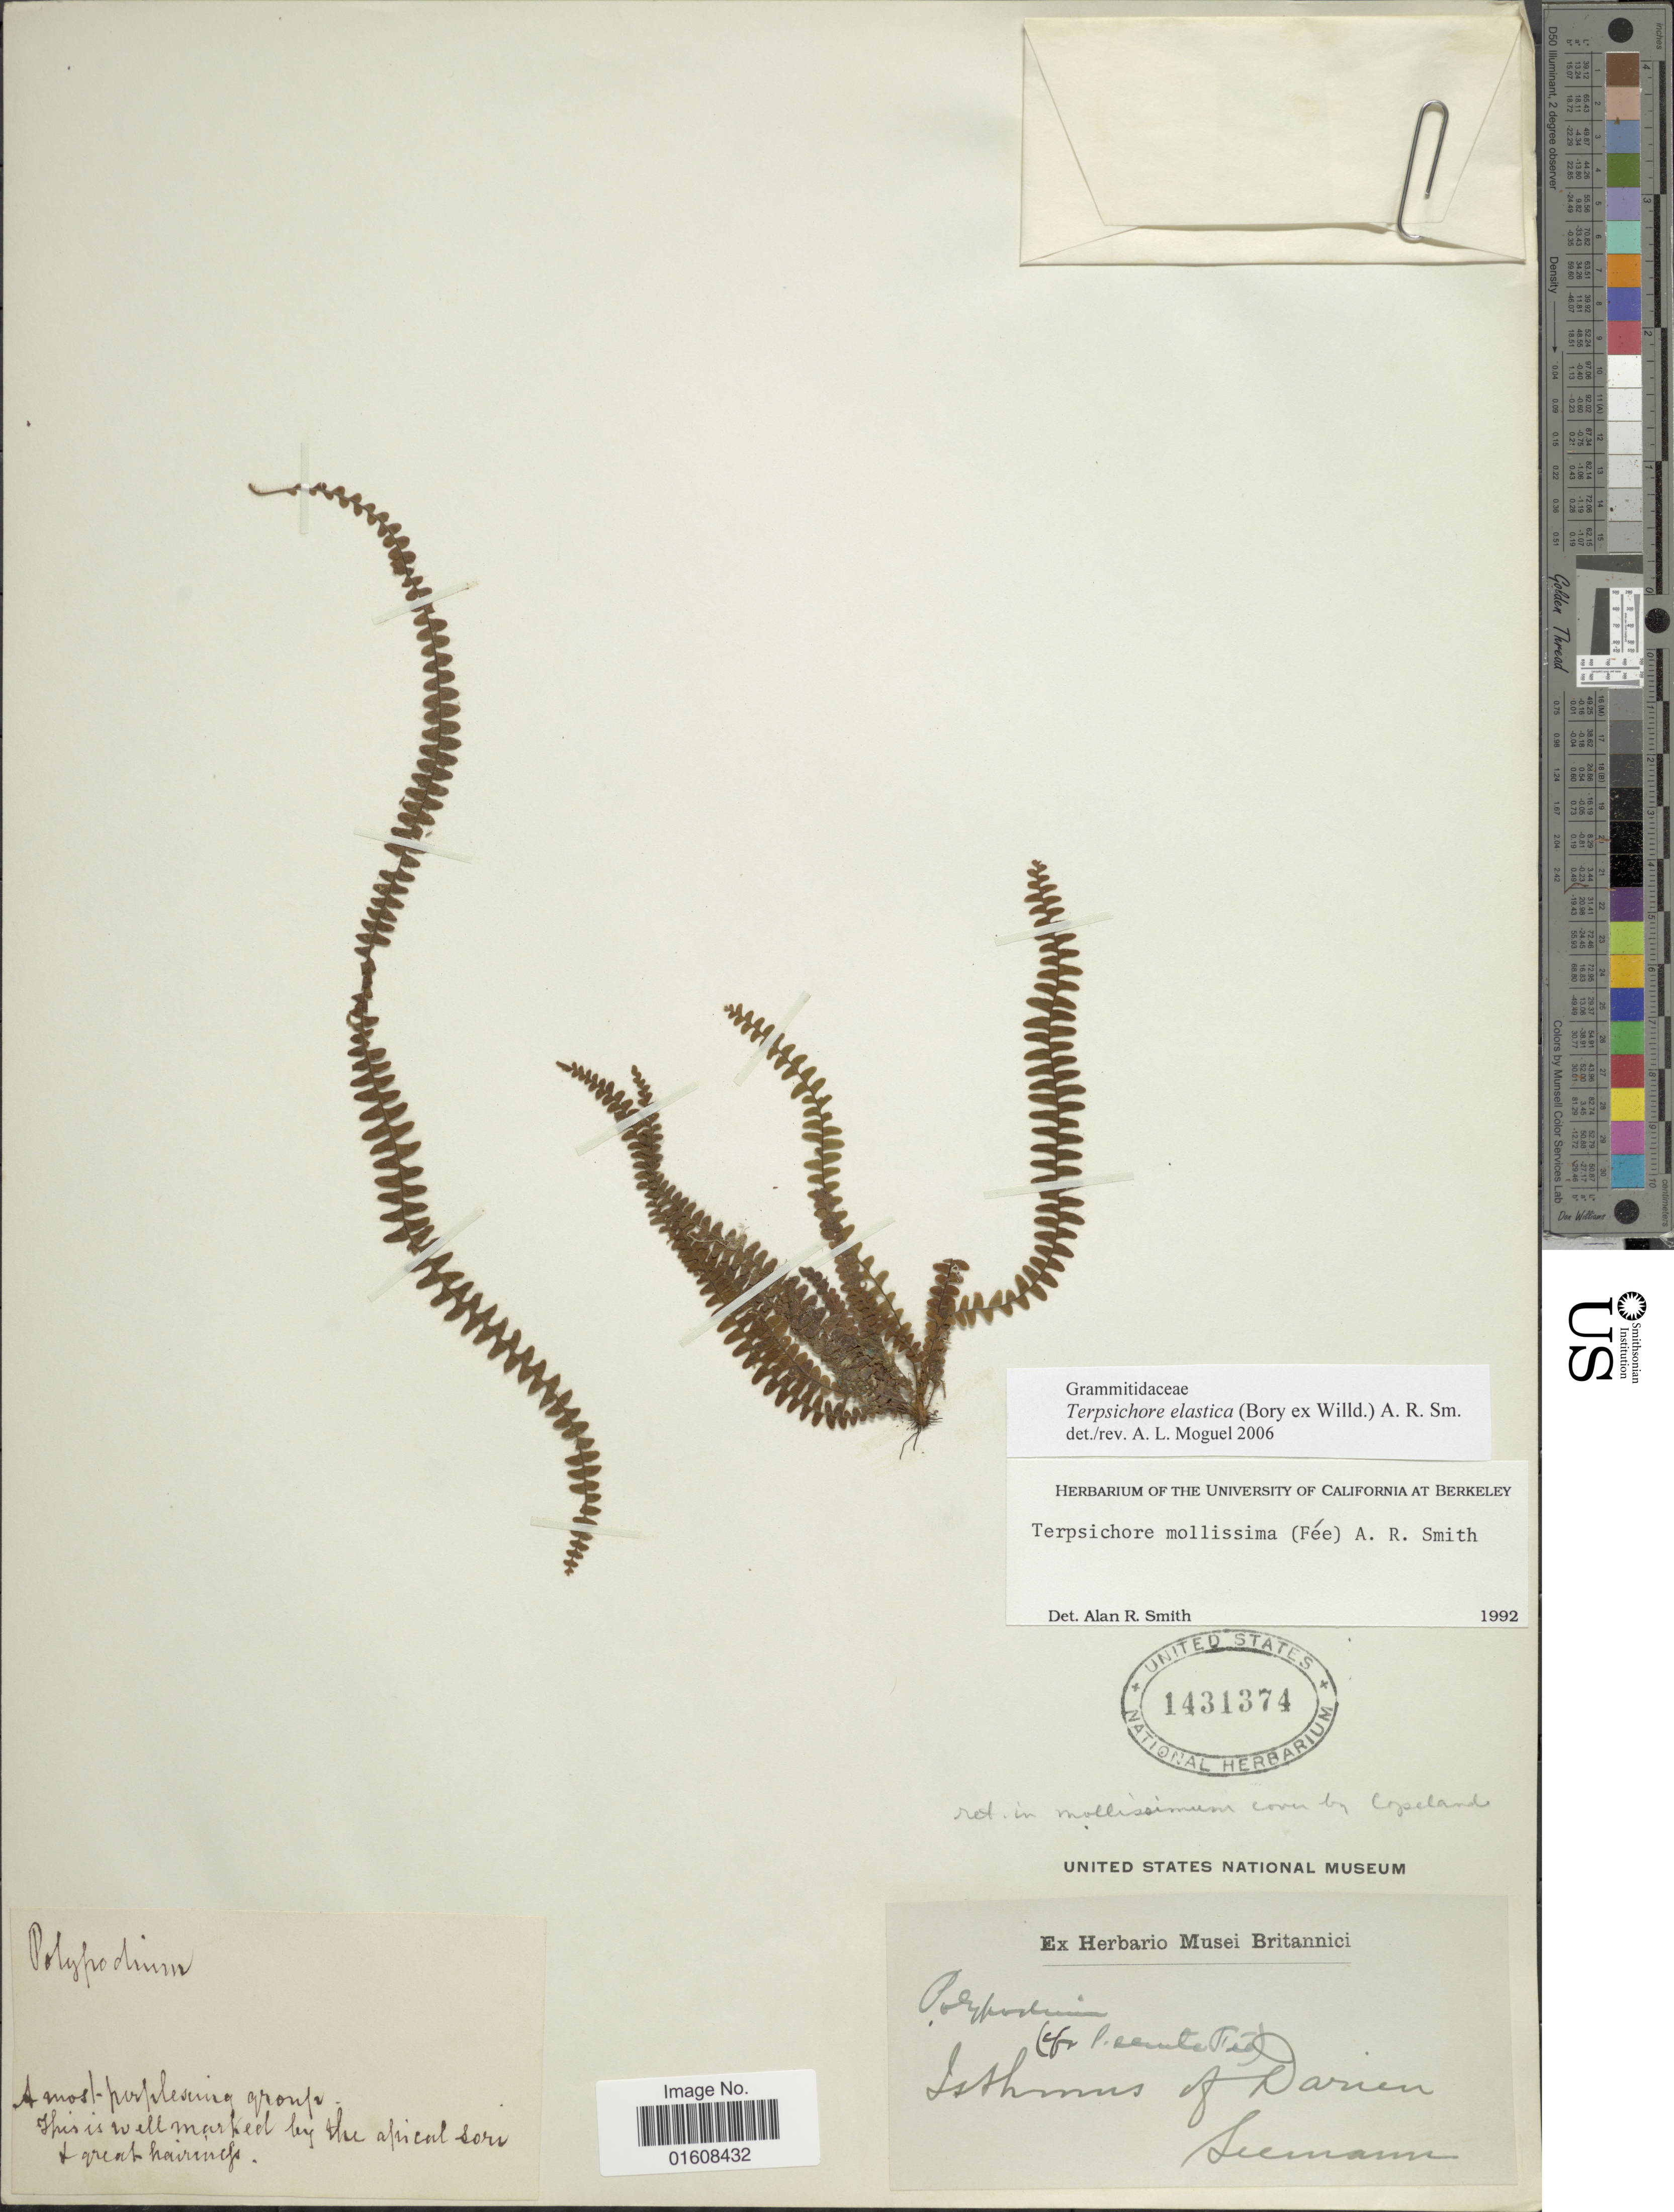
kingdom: Plantae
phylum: Tracheophyta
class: Polypodiopsida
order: Polypodiales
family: Polypodiaceae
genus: Alansmia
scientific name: Alansmia elastica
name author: (Bory ex Willd.) Moguel & M. Kessler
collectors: Siemann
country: Panama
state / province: Darién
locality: Isthmus of Darien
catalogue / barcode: US 1431374